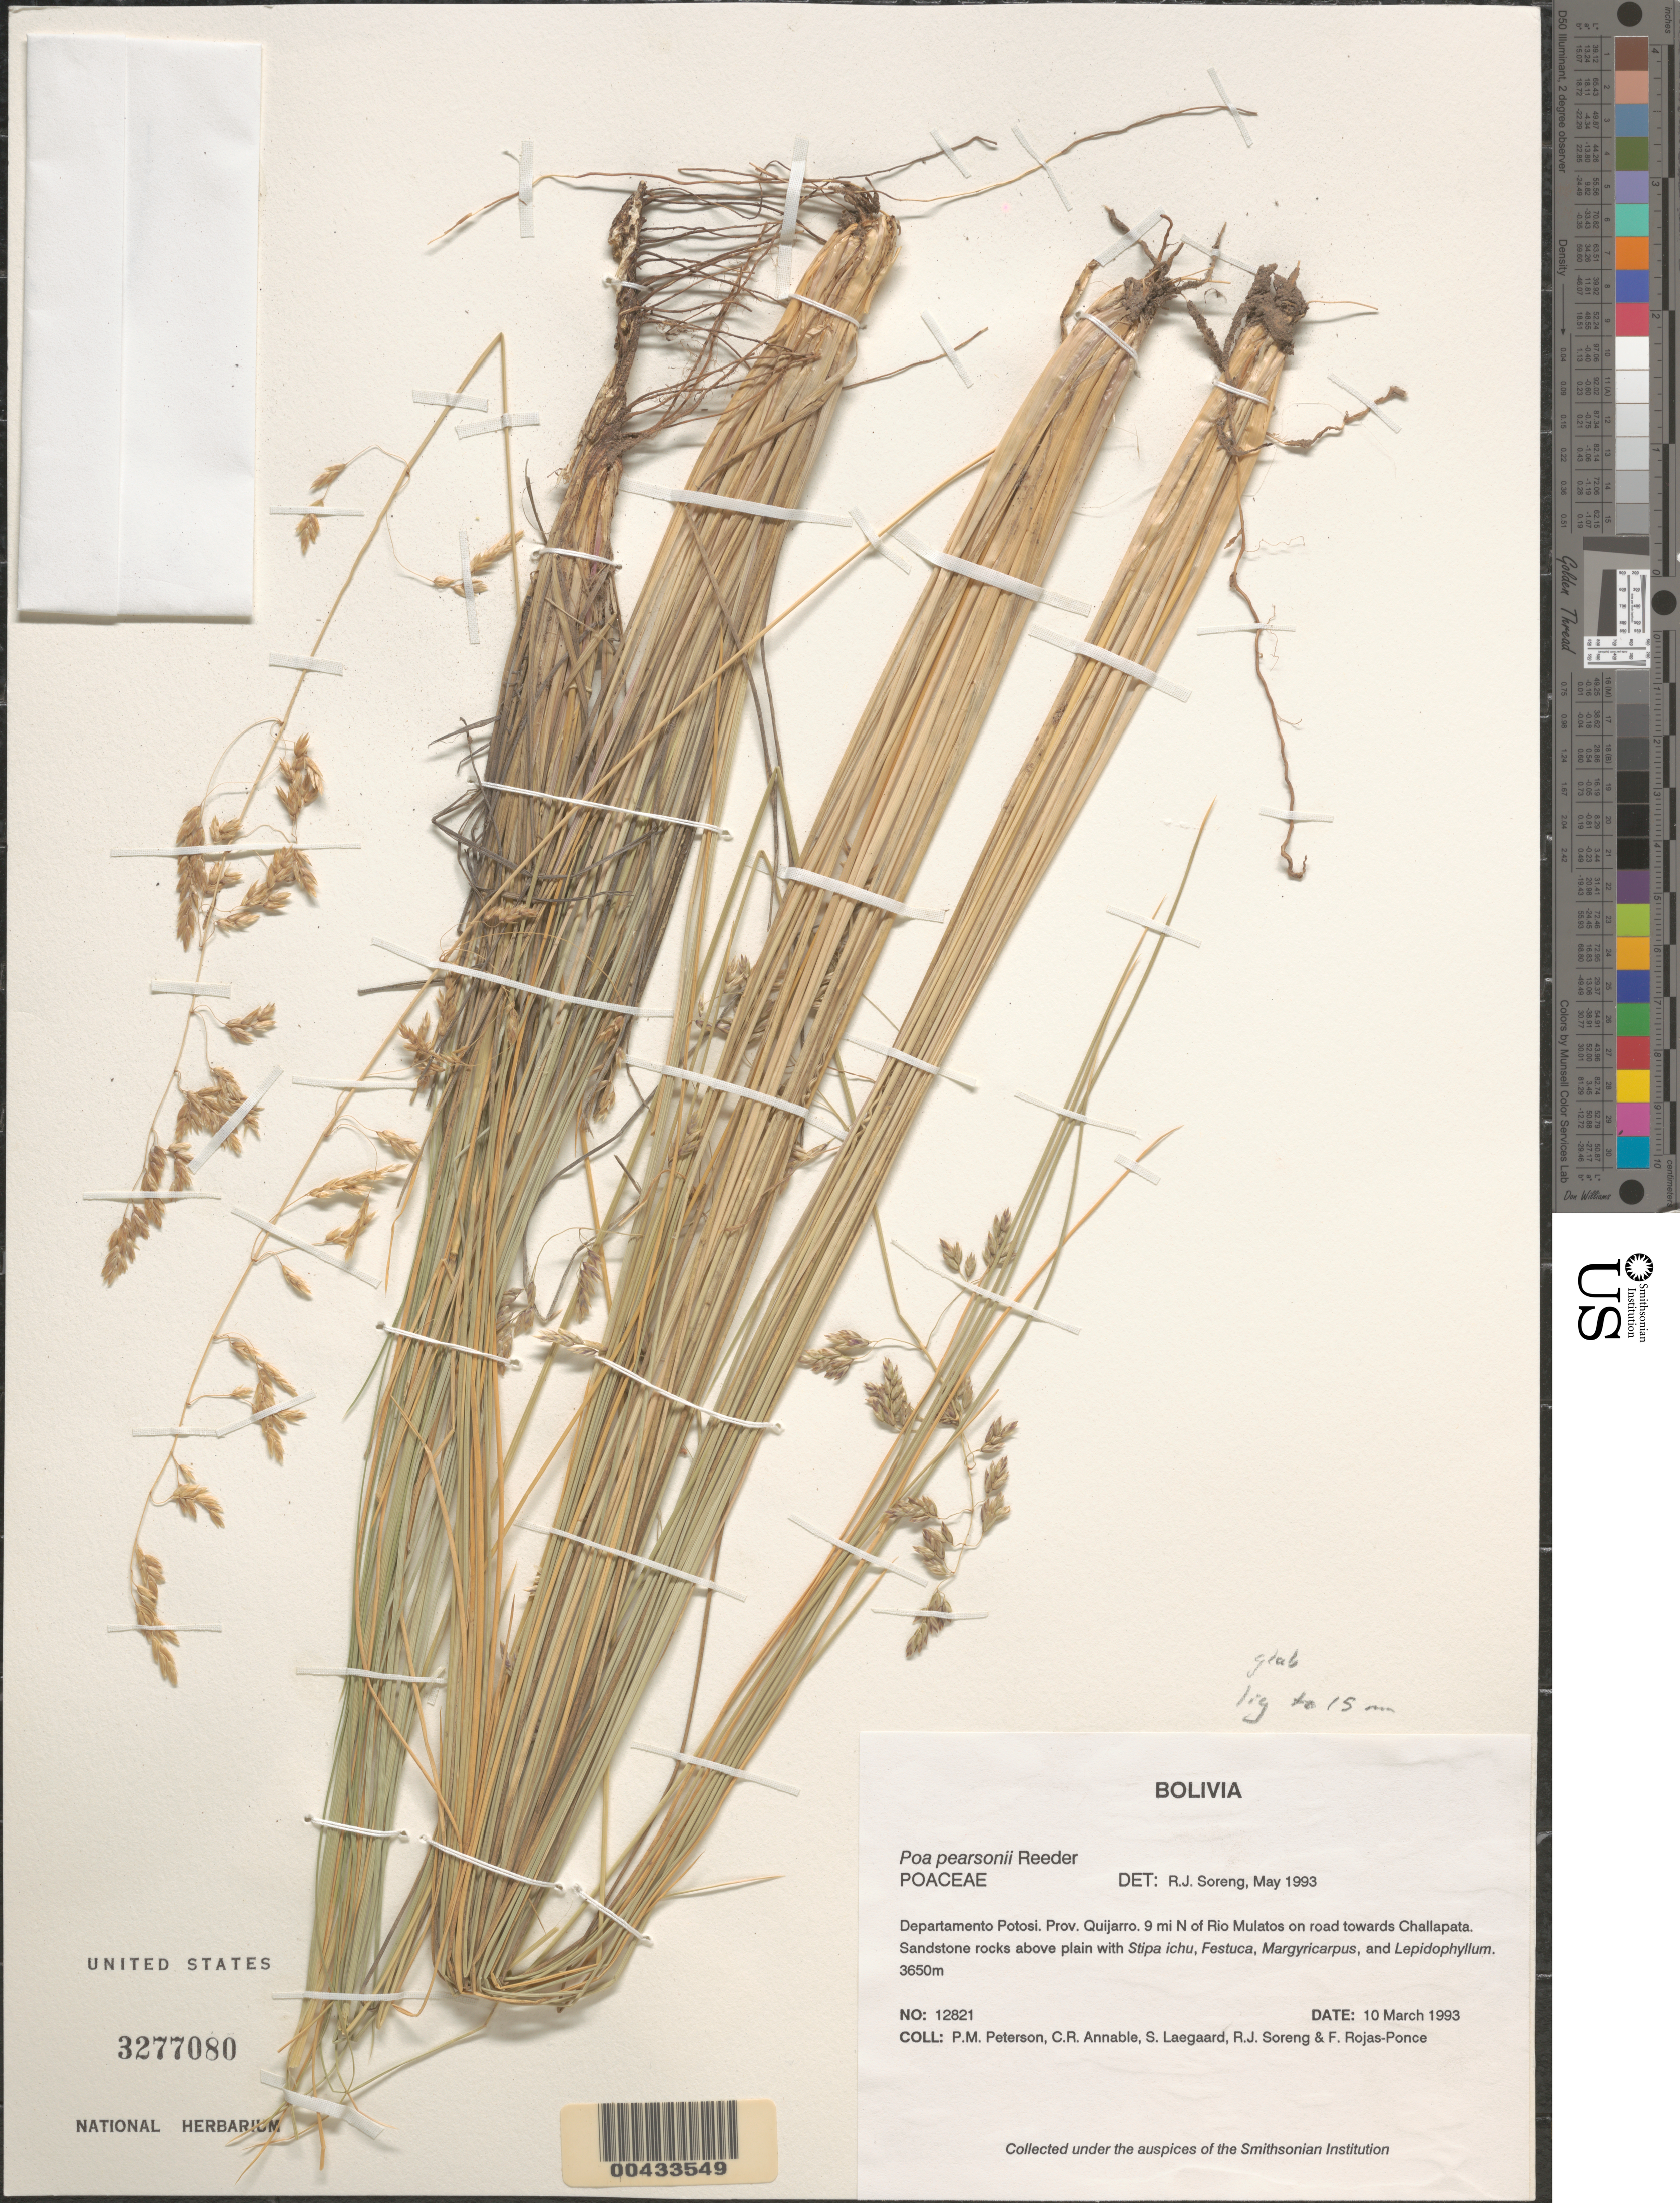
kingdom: Plantae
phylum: Tracheophyta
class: Liliopsida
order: Poales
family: Poaceae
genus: Poa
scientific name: Poa pearsonii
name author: Reeder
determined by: Soreng, Robert J., Research Associate (BOT), Smithsonian Institution - National Museum of Natural History (UNITED STATES)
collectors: P. M. Peterson, C. R. Annable, S. Lægaard, R. J. Soreng & F. Rojas-Ponce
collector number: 12821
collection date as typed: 10 Mar 1993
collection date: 1993-03-10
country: Bolivia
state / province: Potosí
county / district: Quijarro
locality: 9 mi N of Rio Mulatos on road towards Challapata.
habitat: Sandstone rocks above plain with Stipa ichu, Festuca, Margyricarpus, and Lepidophyllum.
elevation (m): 3650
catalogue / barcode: US 3277080